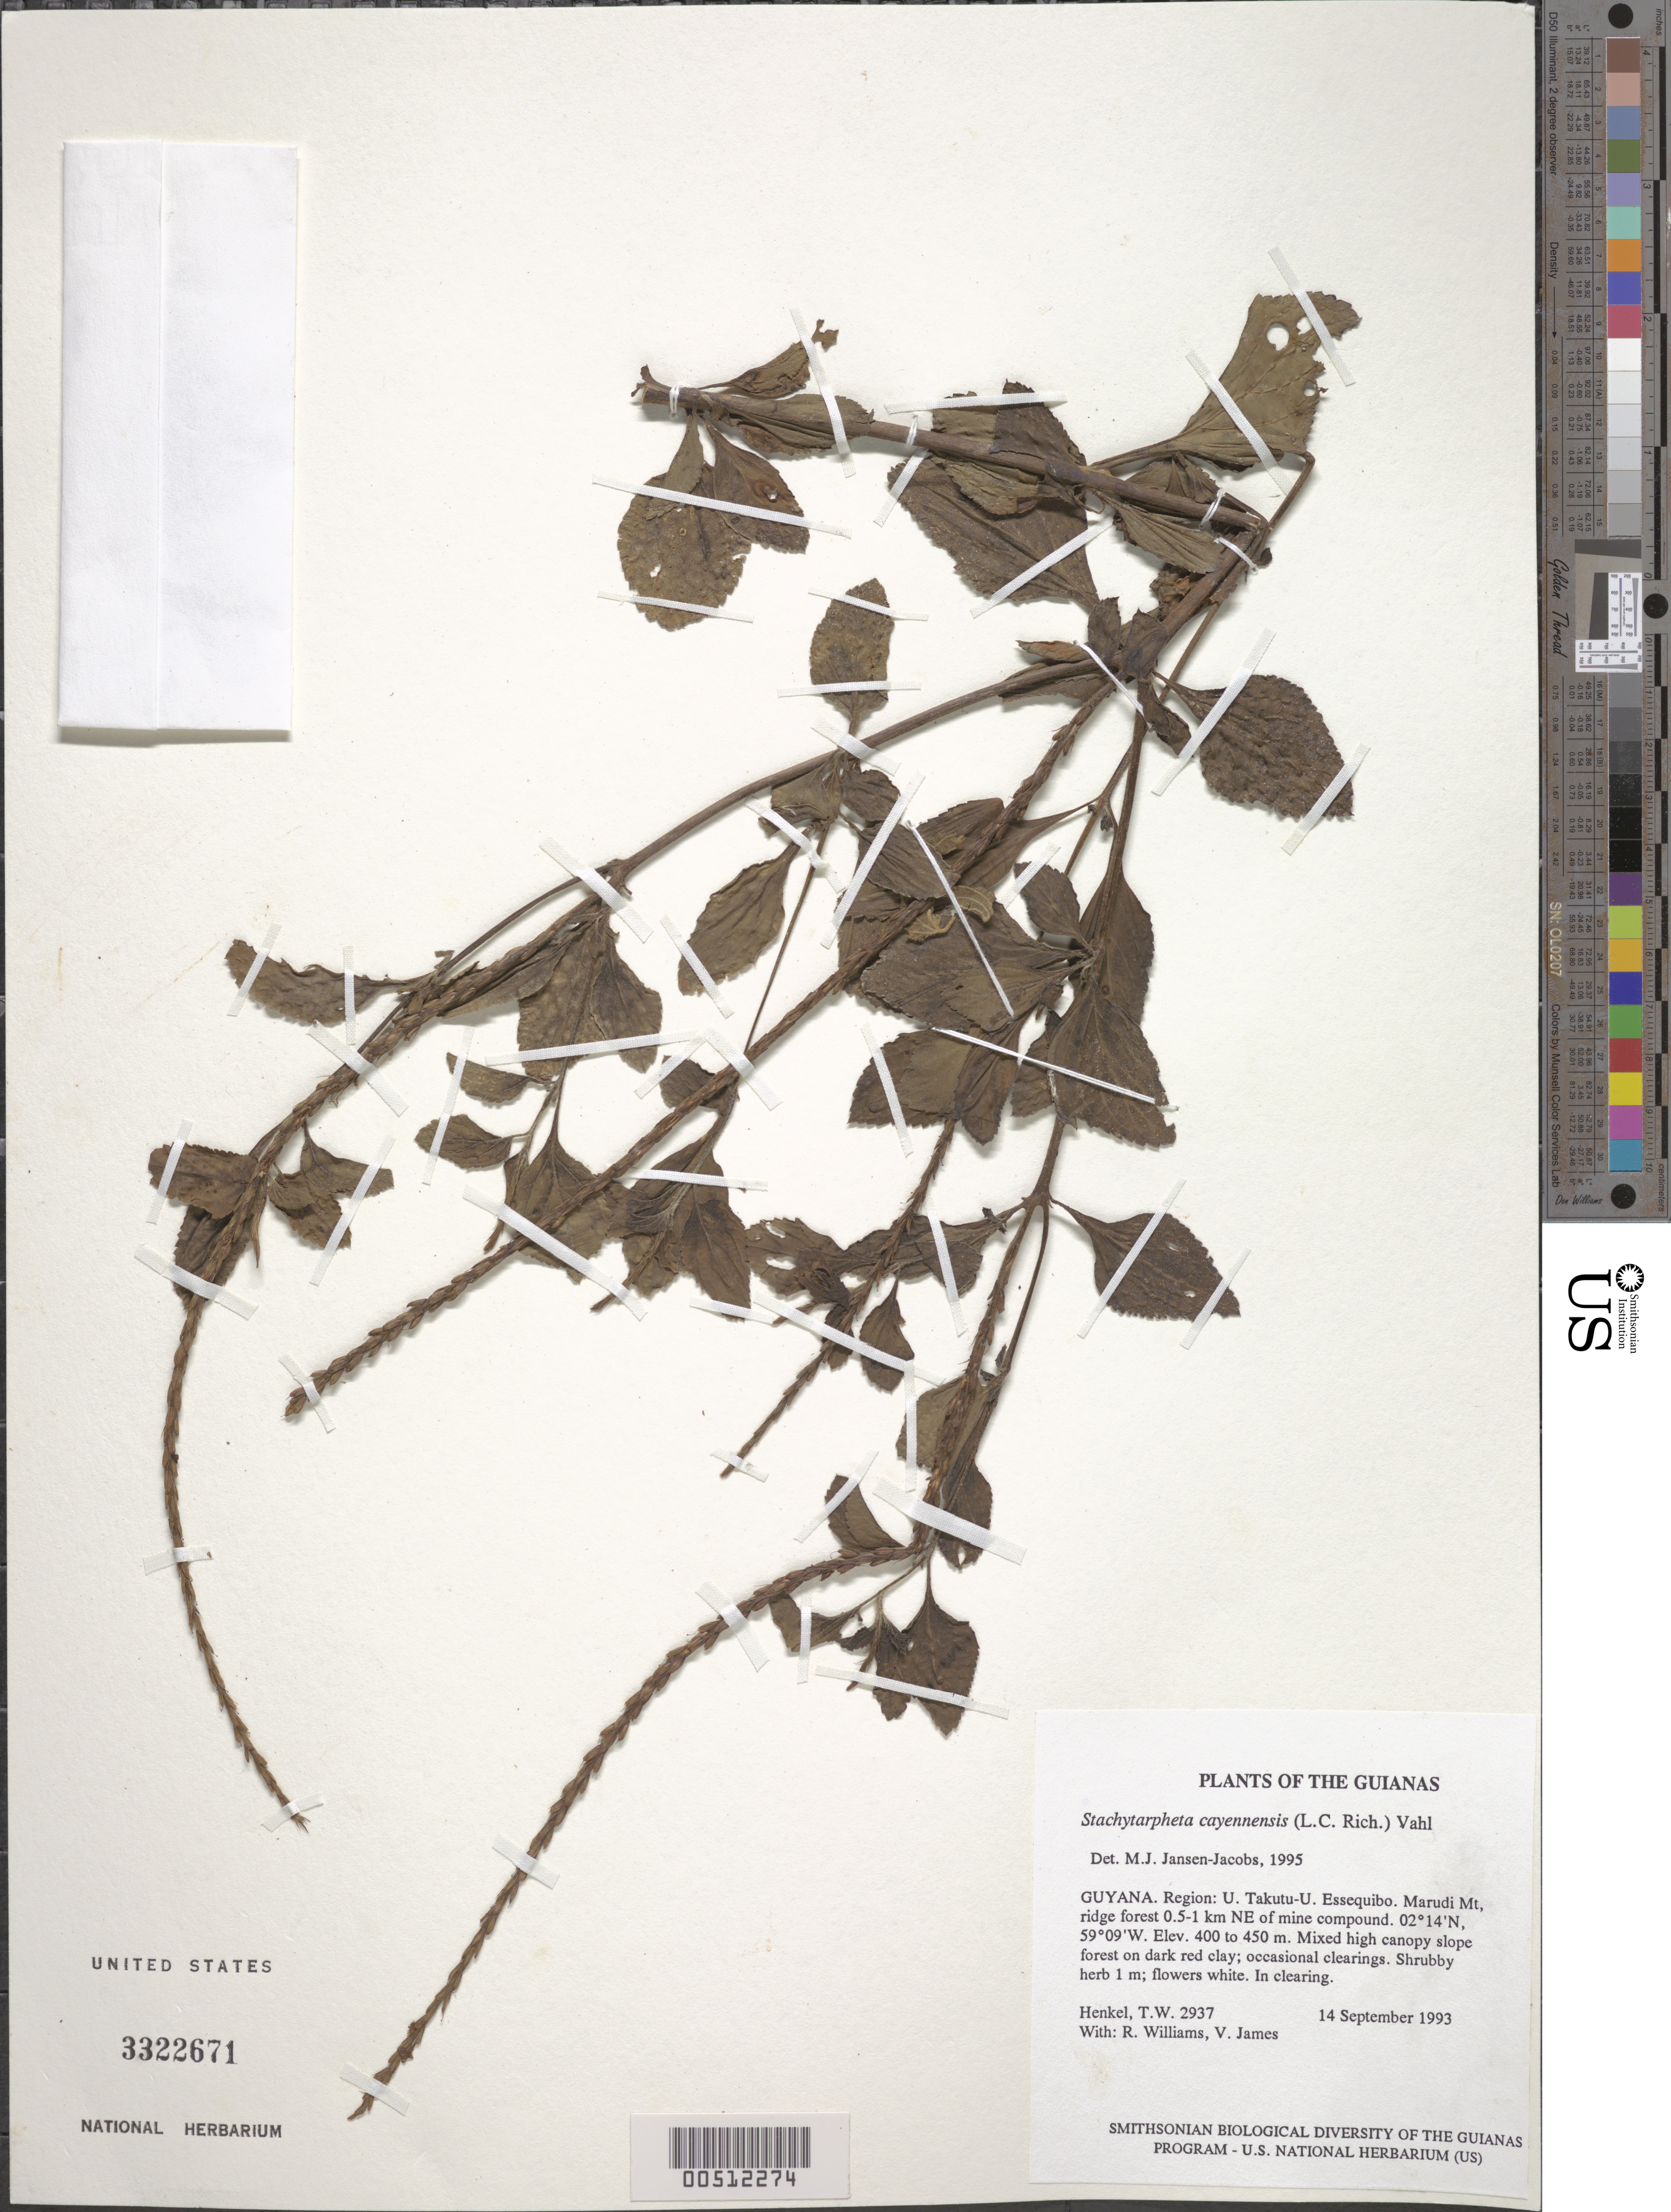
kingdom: Plantae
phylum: Tracheophyta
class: Magnoliopsida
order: Lamiales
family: Verbenaceae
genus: Stachytarpheta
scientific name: Stachytarpheta cayennensis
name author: (Rich.) Vahl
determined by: Jansen-Jacobs, M. J., (U), Nationaal Herbarium Nederland, Utrecht University branch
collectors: T. Henkel, R. Williams & V. James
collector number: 2937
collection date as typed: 14 September 1993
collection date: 1993-09-14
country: Guyana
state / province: U. Takutu-U. Essequibo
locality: Marudi Mt, ridge forest 0.5-1 km NE of mine compound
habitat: Mixed high canopy slope forest on dark red clay; occasional clearings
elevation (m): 400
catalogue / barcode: US 3322671